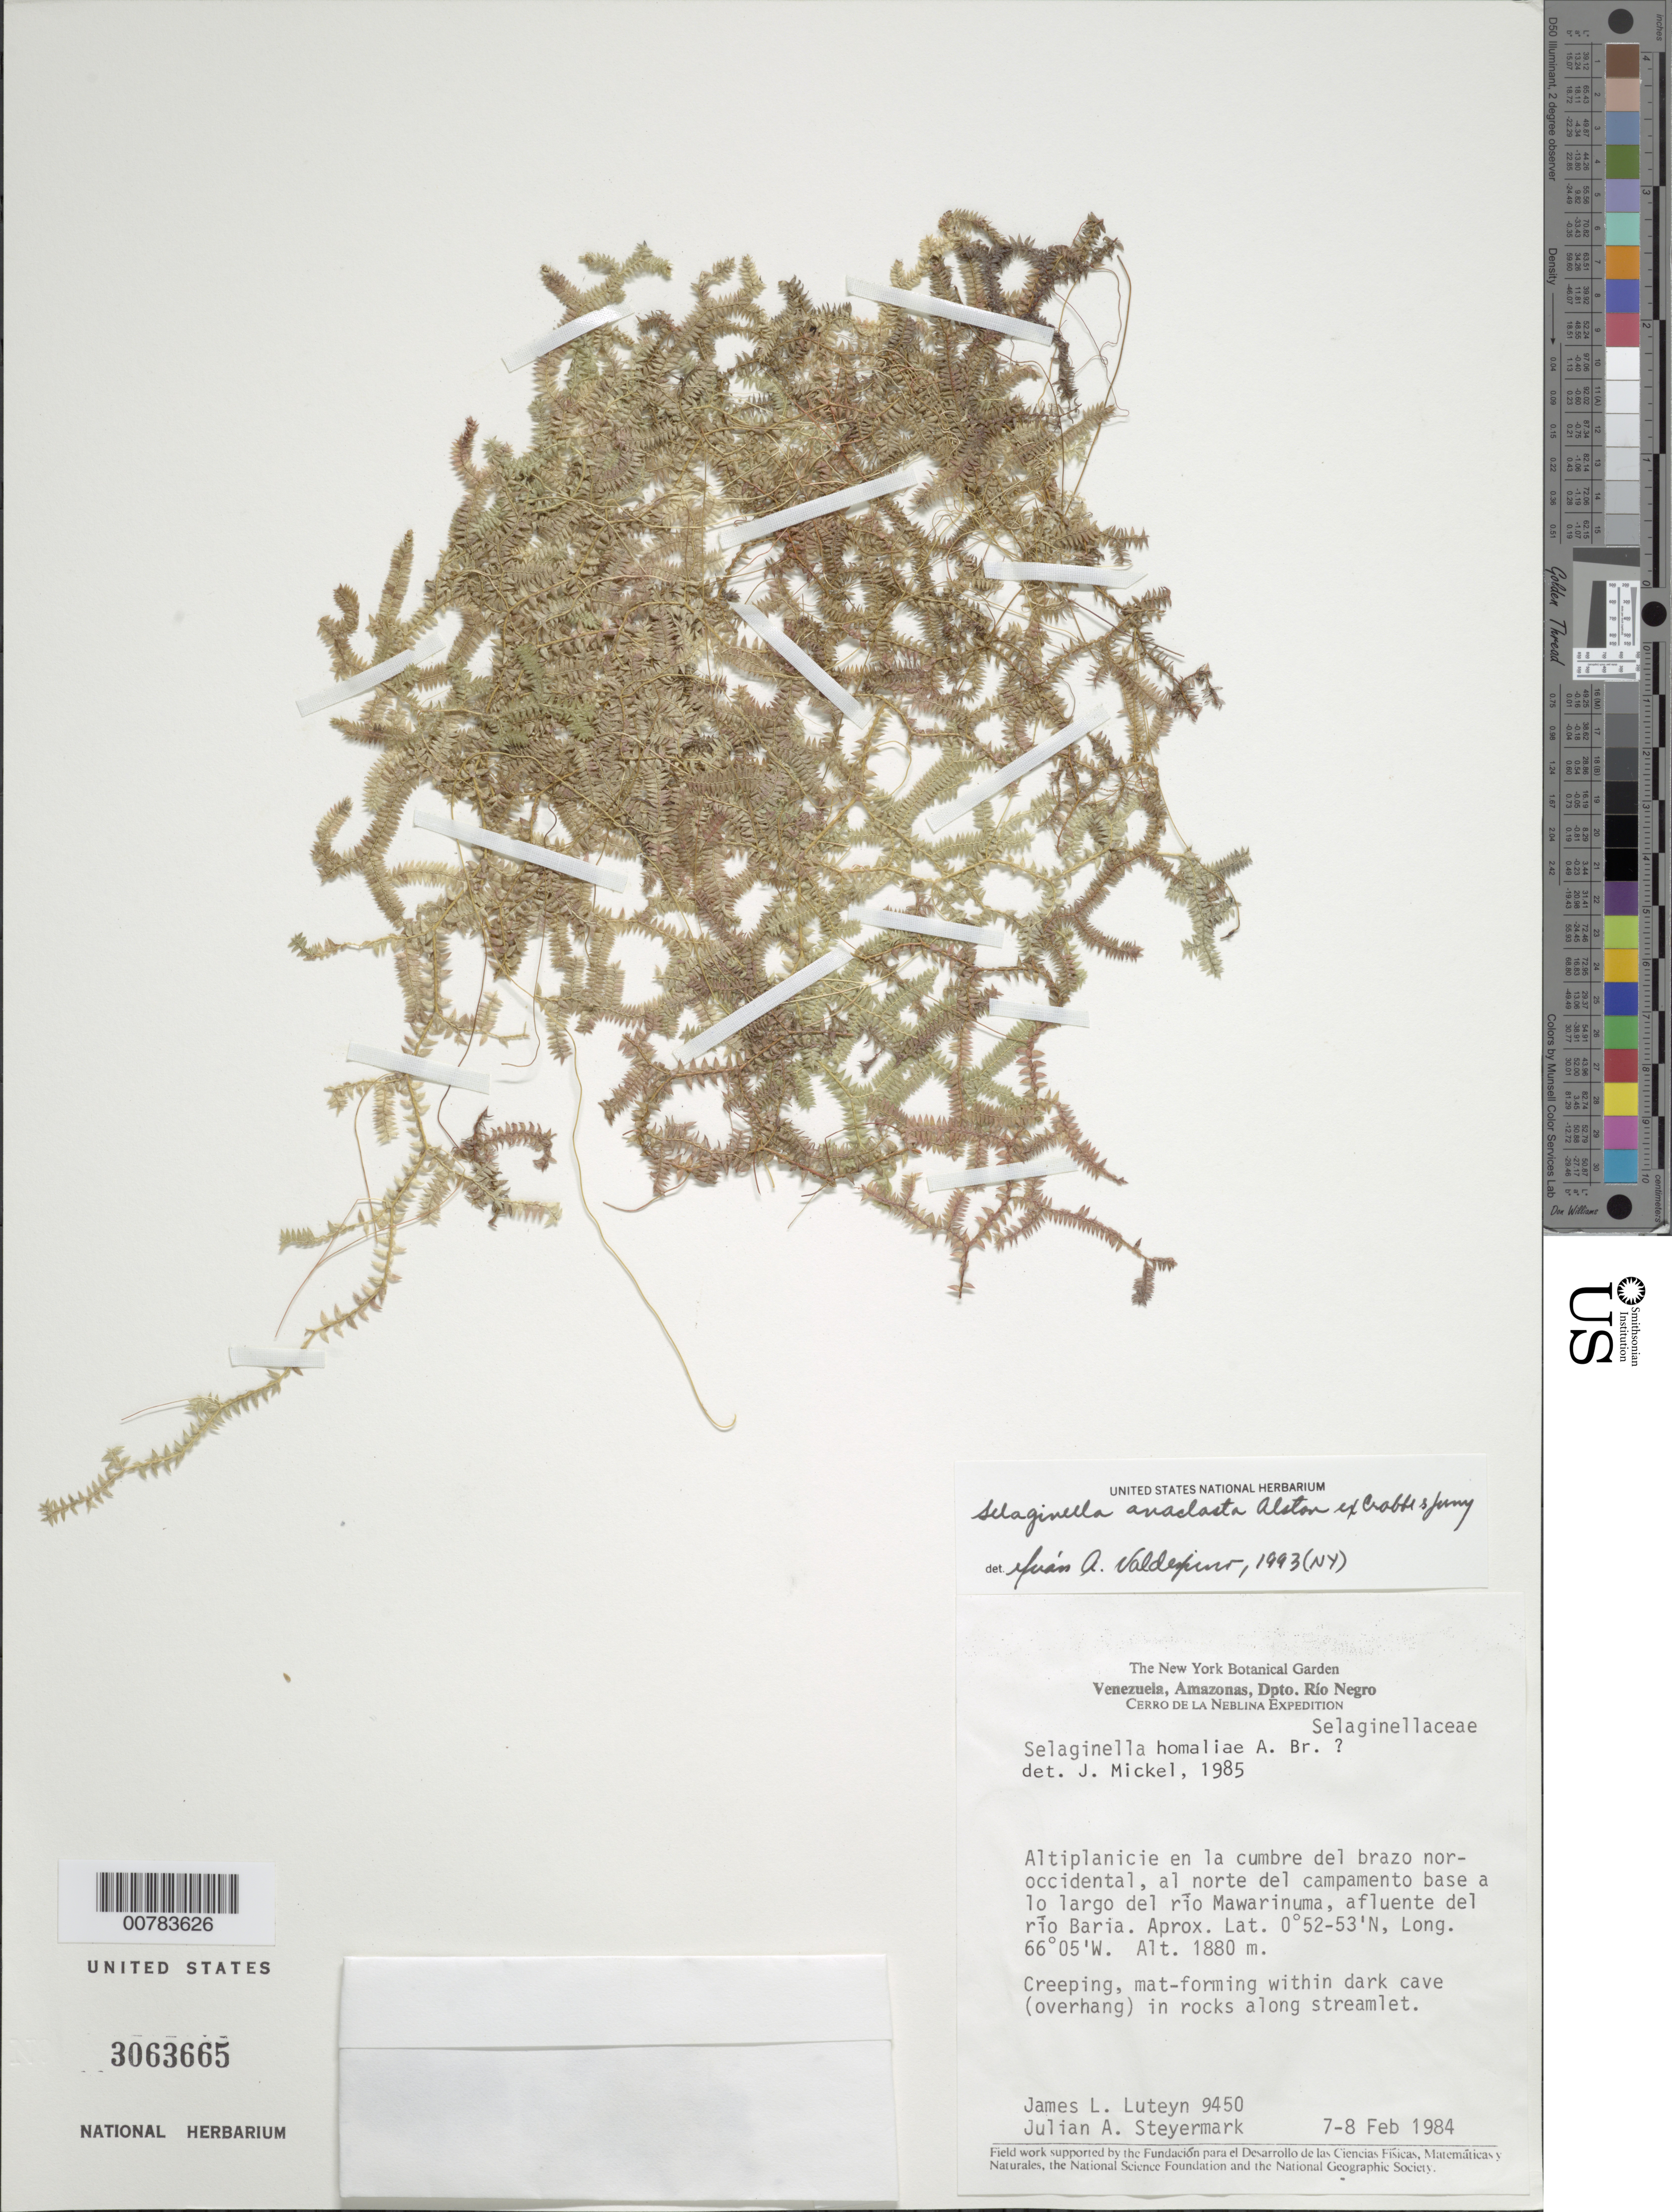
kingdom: Plantae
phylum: Tracheophyta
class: Lycopodiopsida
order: Selaginellales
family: Selaginellaceae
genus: Selaginella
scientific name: Selaginella anaclasta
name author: Alston ex Crabbe & Jermy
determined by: Valdespino, I. A., (PMA), Universidad de Panama (PANAMA)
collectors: J. L. Luteyn & J. Steyermark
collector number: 9450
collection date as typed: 7-Feb-84 to 8-Feb-84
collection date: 1984-02-07/1984-02-08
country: Venezuela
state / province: Amazonas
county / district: Río Negro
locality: Río Mawarinuma, affluent del of Río Baria, al norte del campamento base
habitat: Altiplanicie en la cumbre del brazo nor-occidental, mat-forming within dark cave, in rocks along streamlet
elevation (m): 1880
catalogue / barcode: US 3063665